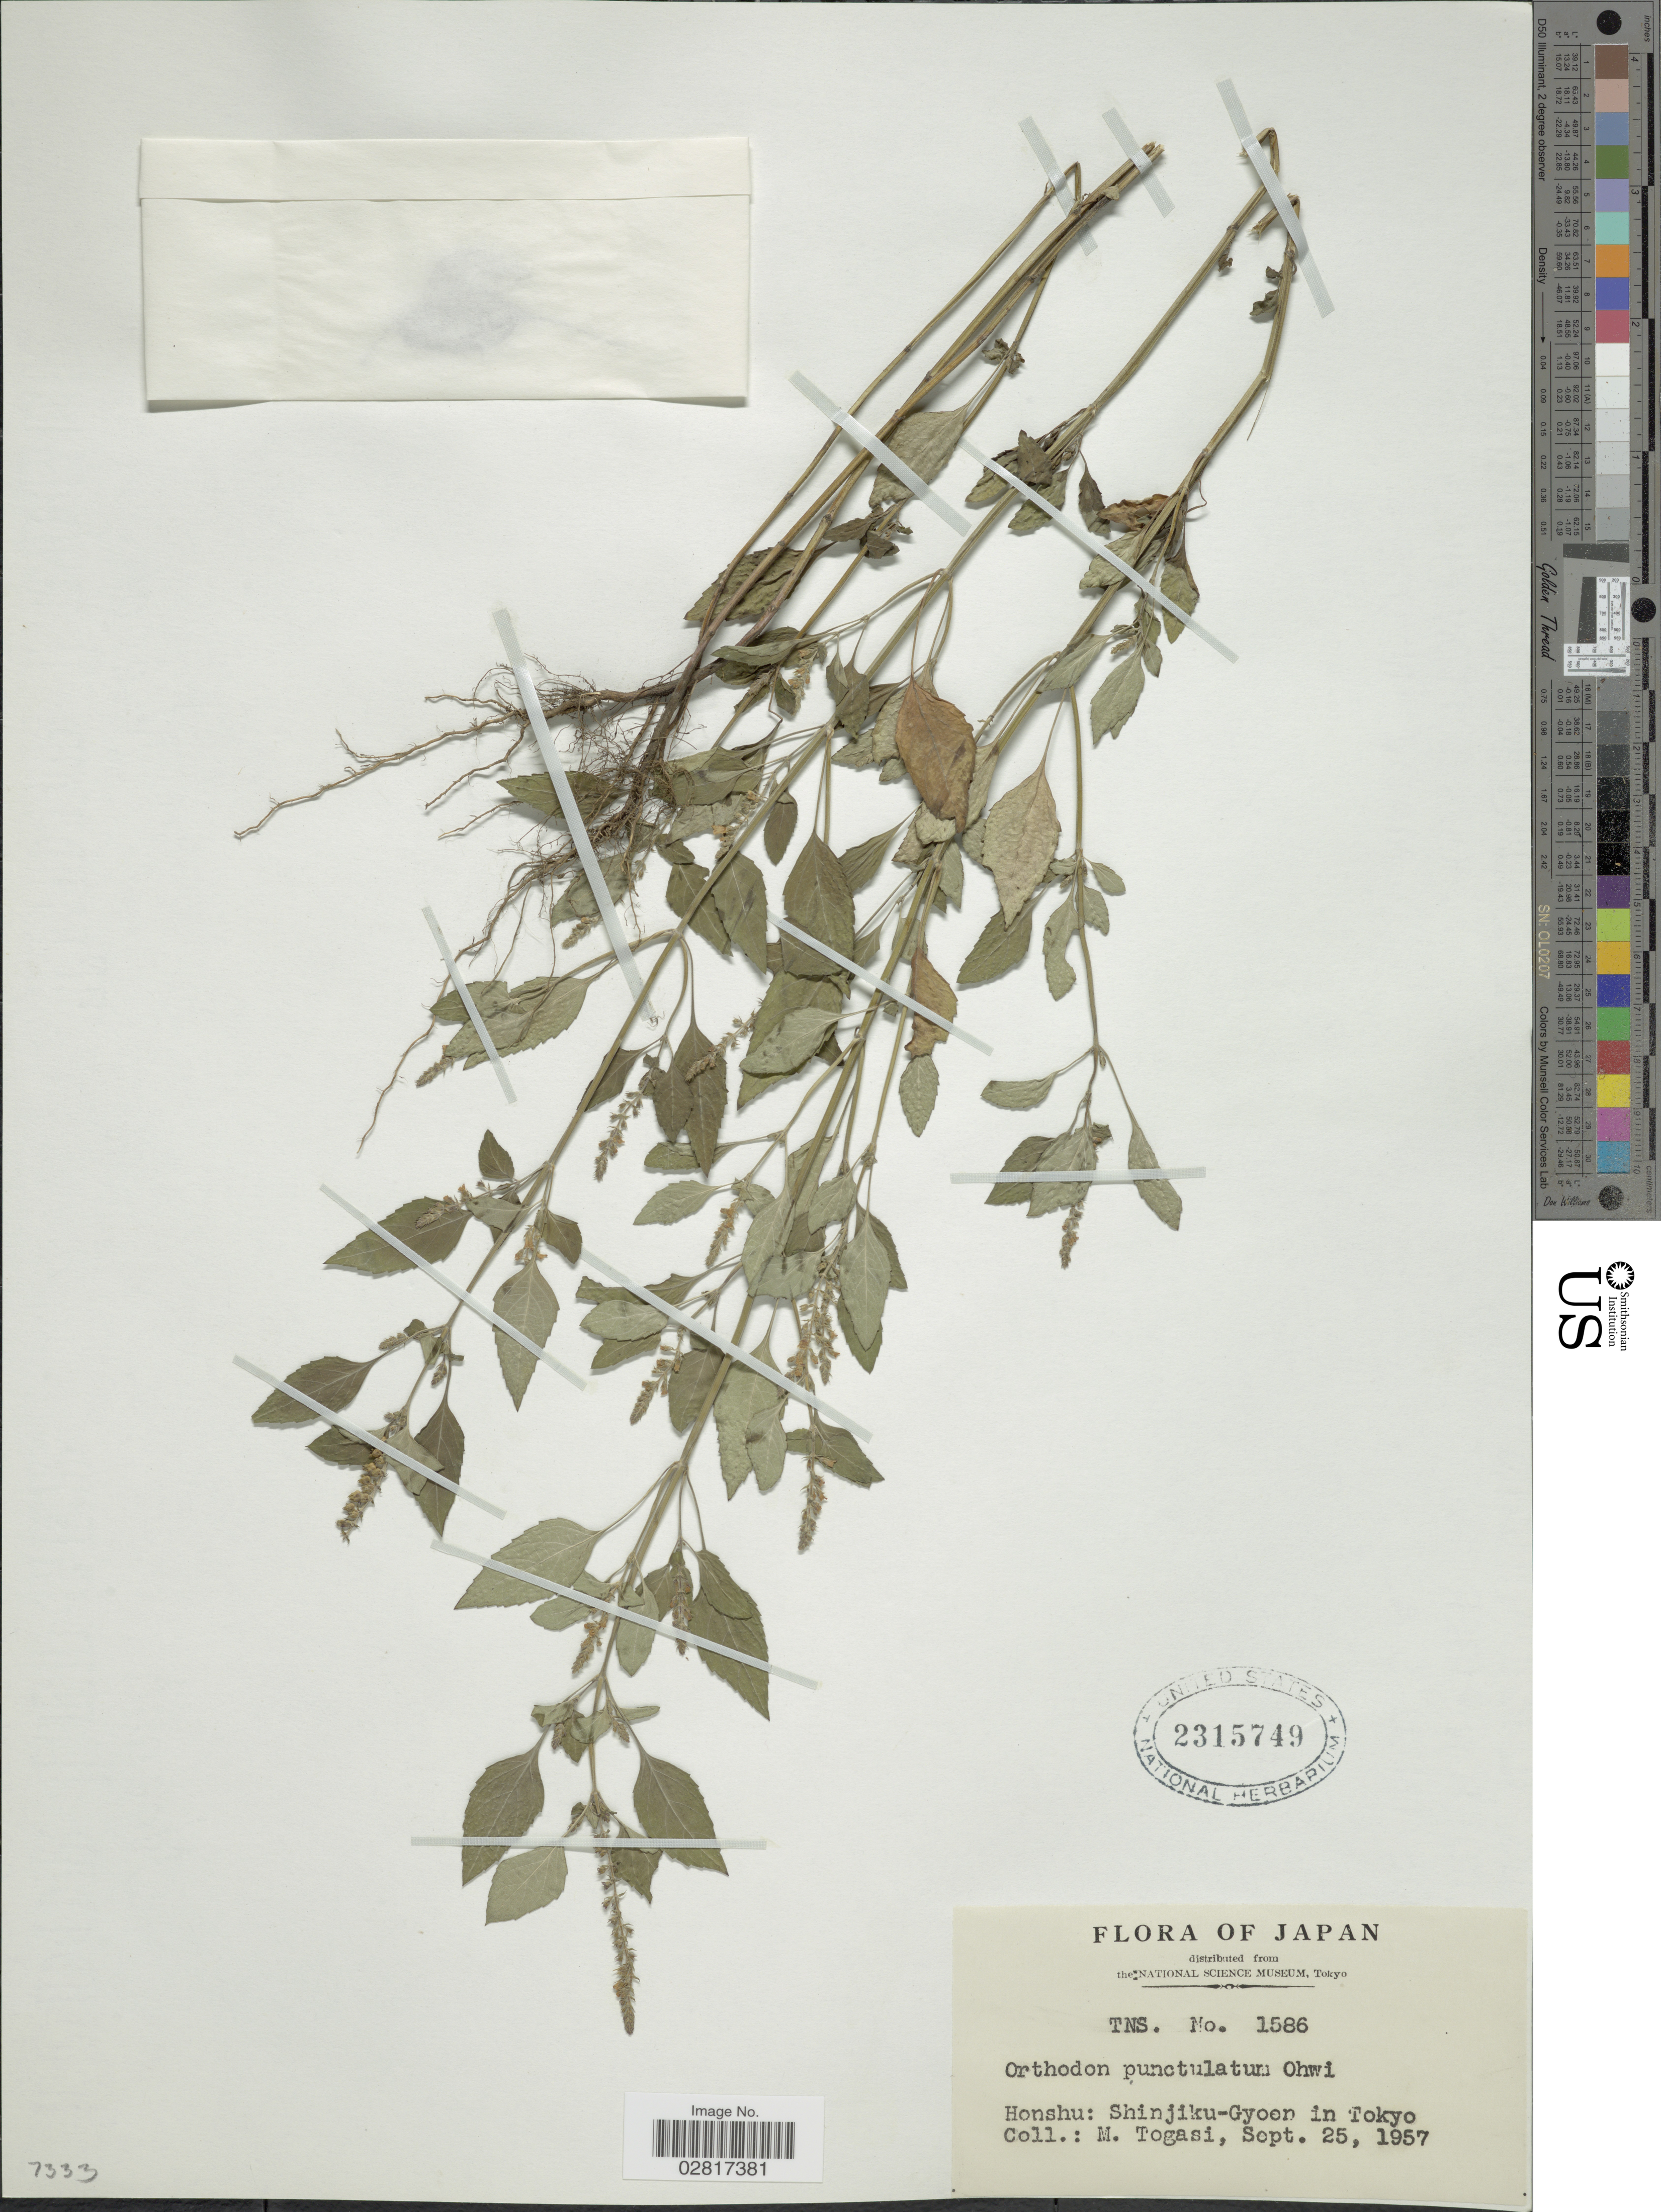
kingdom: Plantae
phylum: Tracheophyta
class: Magnoliopsida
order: Lamiales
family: Lamiaceae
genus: Mosla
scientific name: Mosla scabra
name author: (Thunb.) C.Y. Wu & H.W. Li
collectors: M. Togasi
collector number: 1586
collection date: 1957-09-25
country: Japan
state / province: Tokyo, Federal City of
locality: Honshu: Shinjiku-Gyoen in Tokyo.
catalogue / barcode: US 2315749